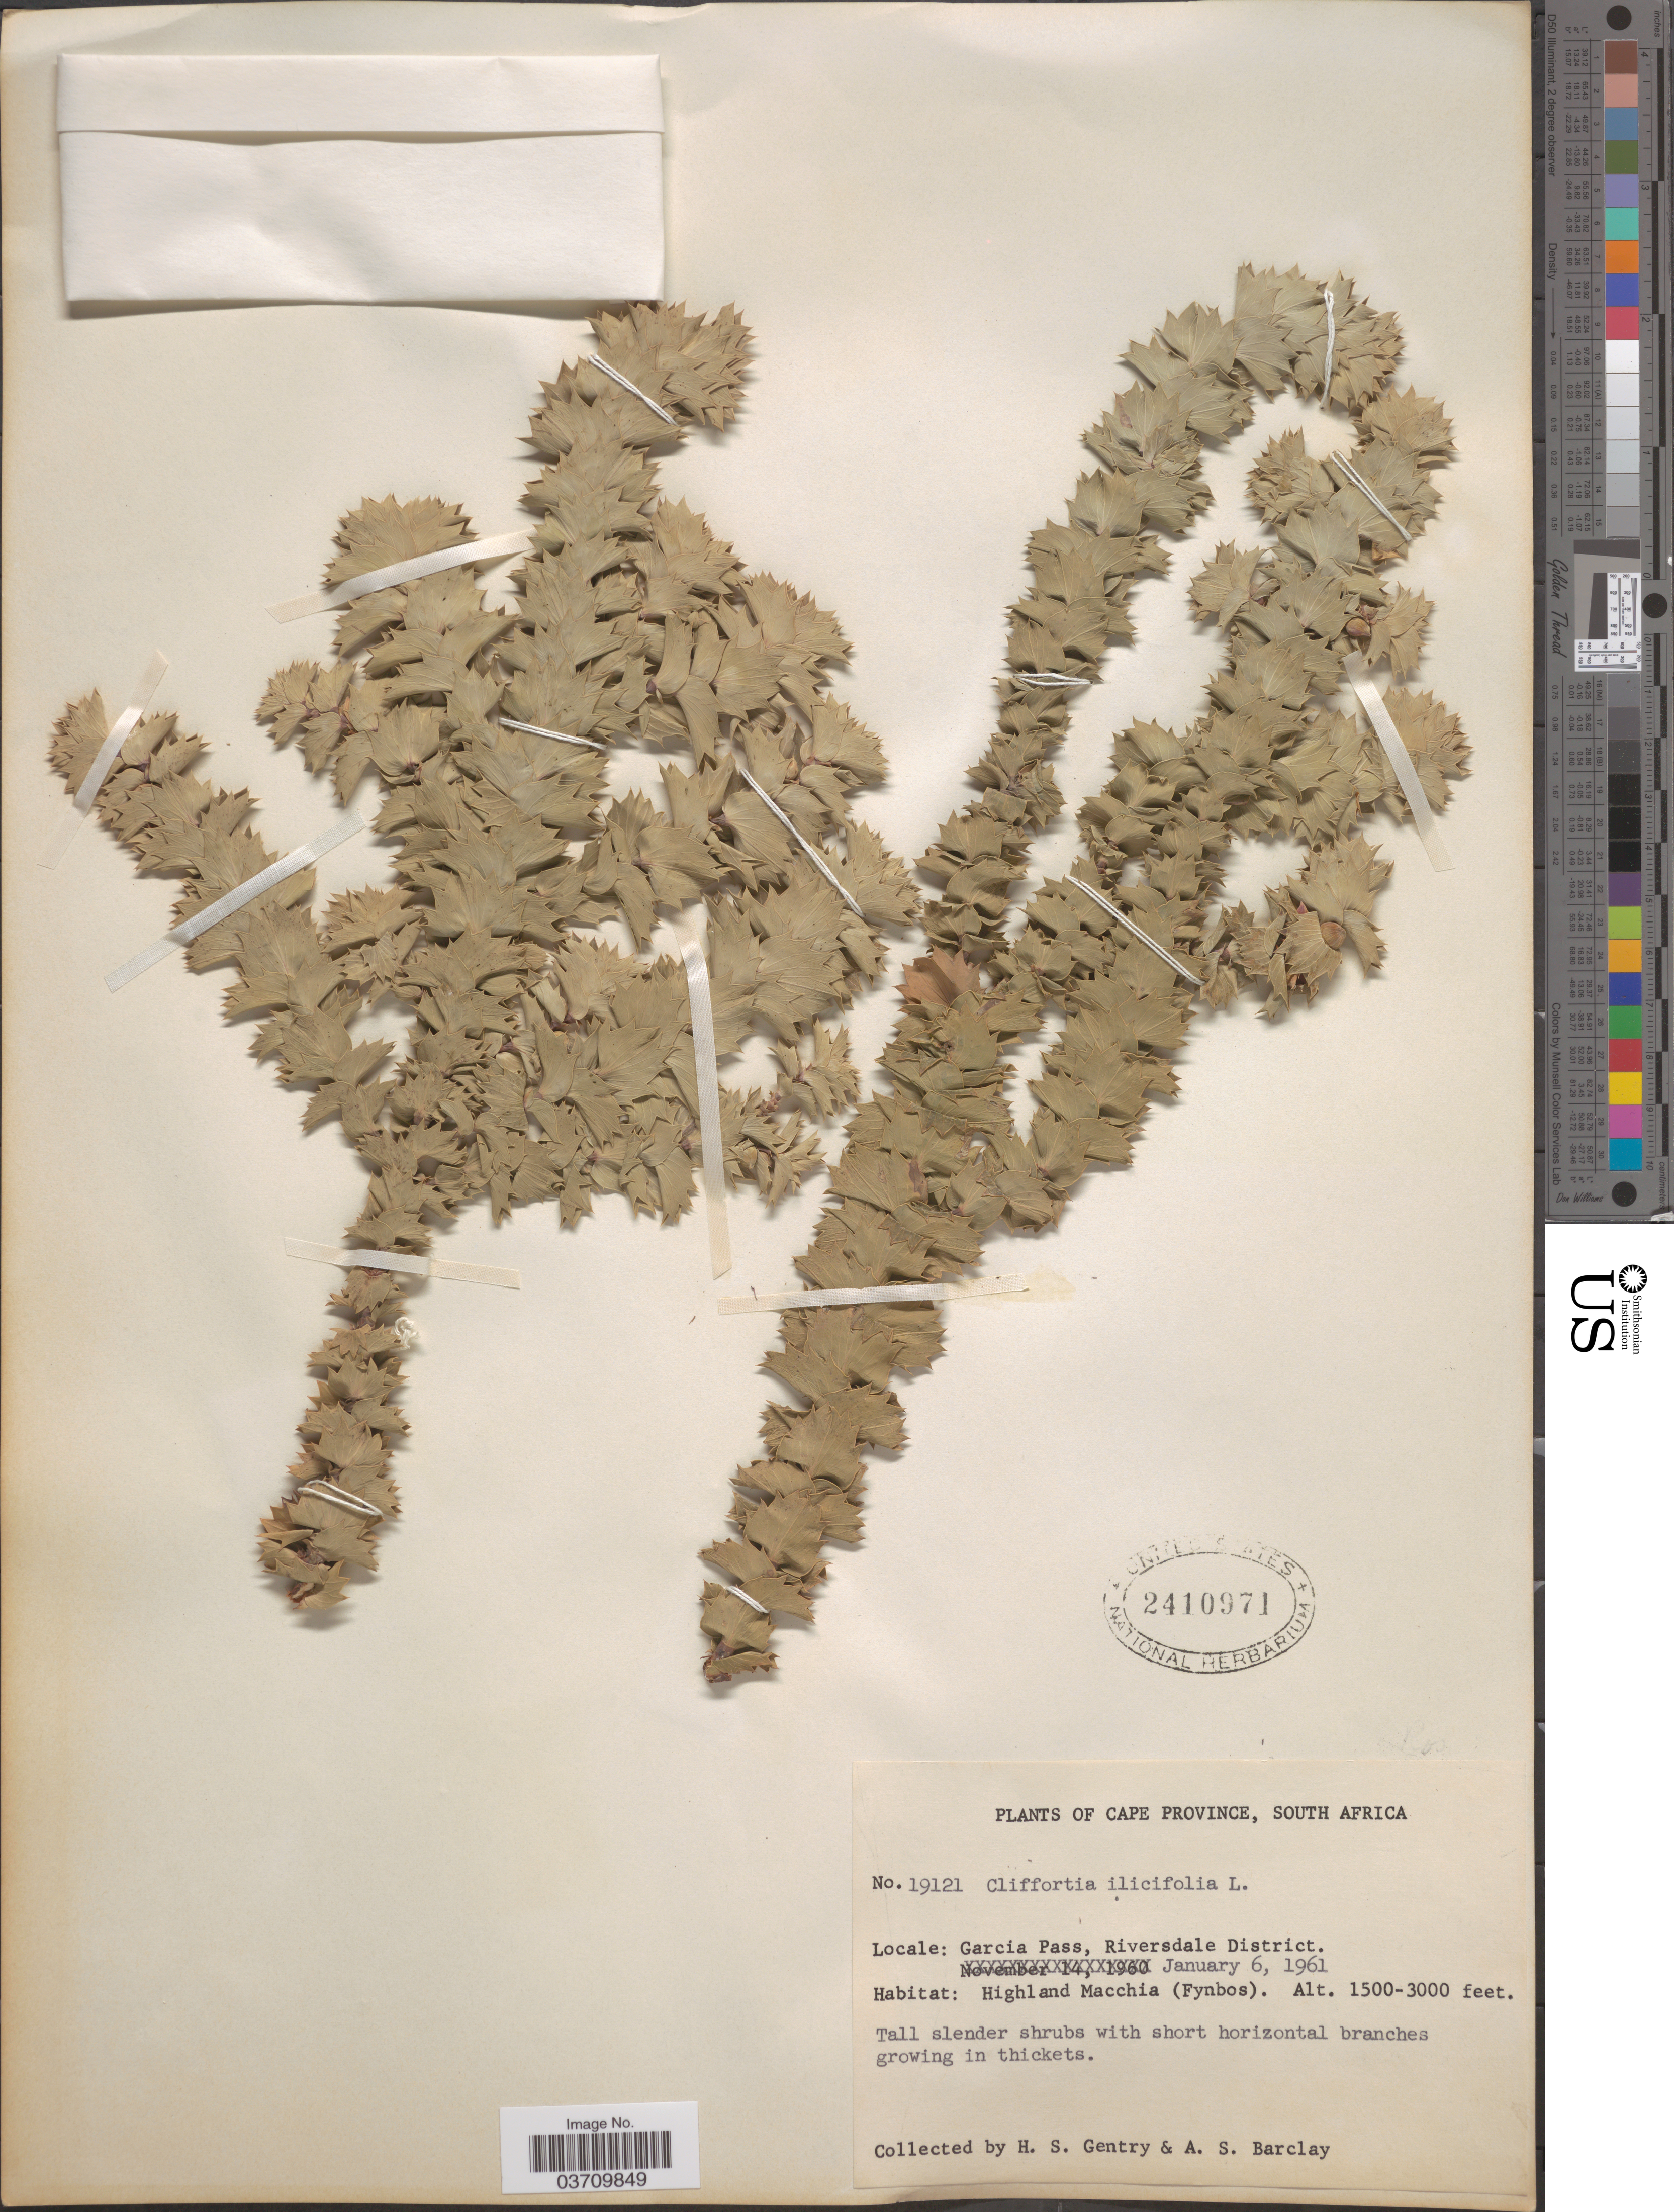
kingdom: Plantae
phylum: Tracheophyta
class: Magnoliopsida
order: Rosales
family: Rosaceae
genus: Cliffortia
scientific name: Cliffortia ilicifolia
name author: L.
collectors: H. S. Gentry & A. S. Barclay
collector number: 19121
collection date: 1961-01-06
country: South Africa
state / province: Western Cape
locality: Garcia Pass, Riversdale District.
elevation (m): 457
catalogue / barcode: US 2410971